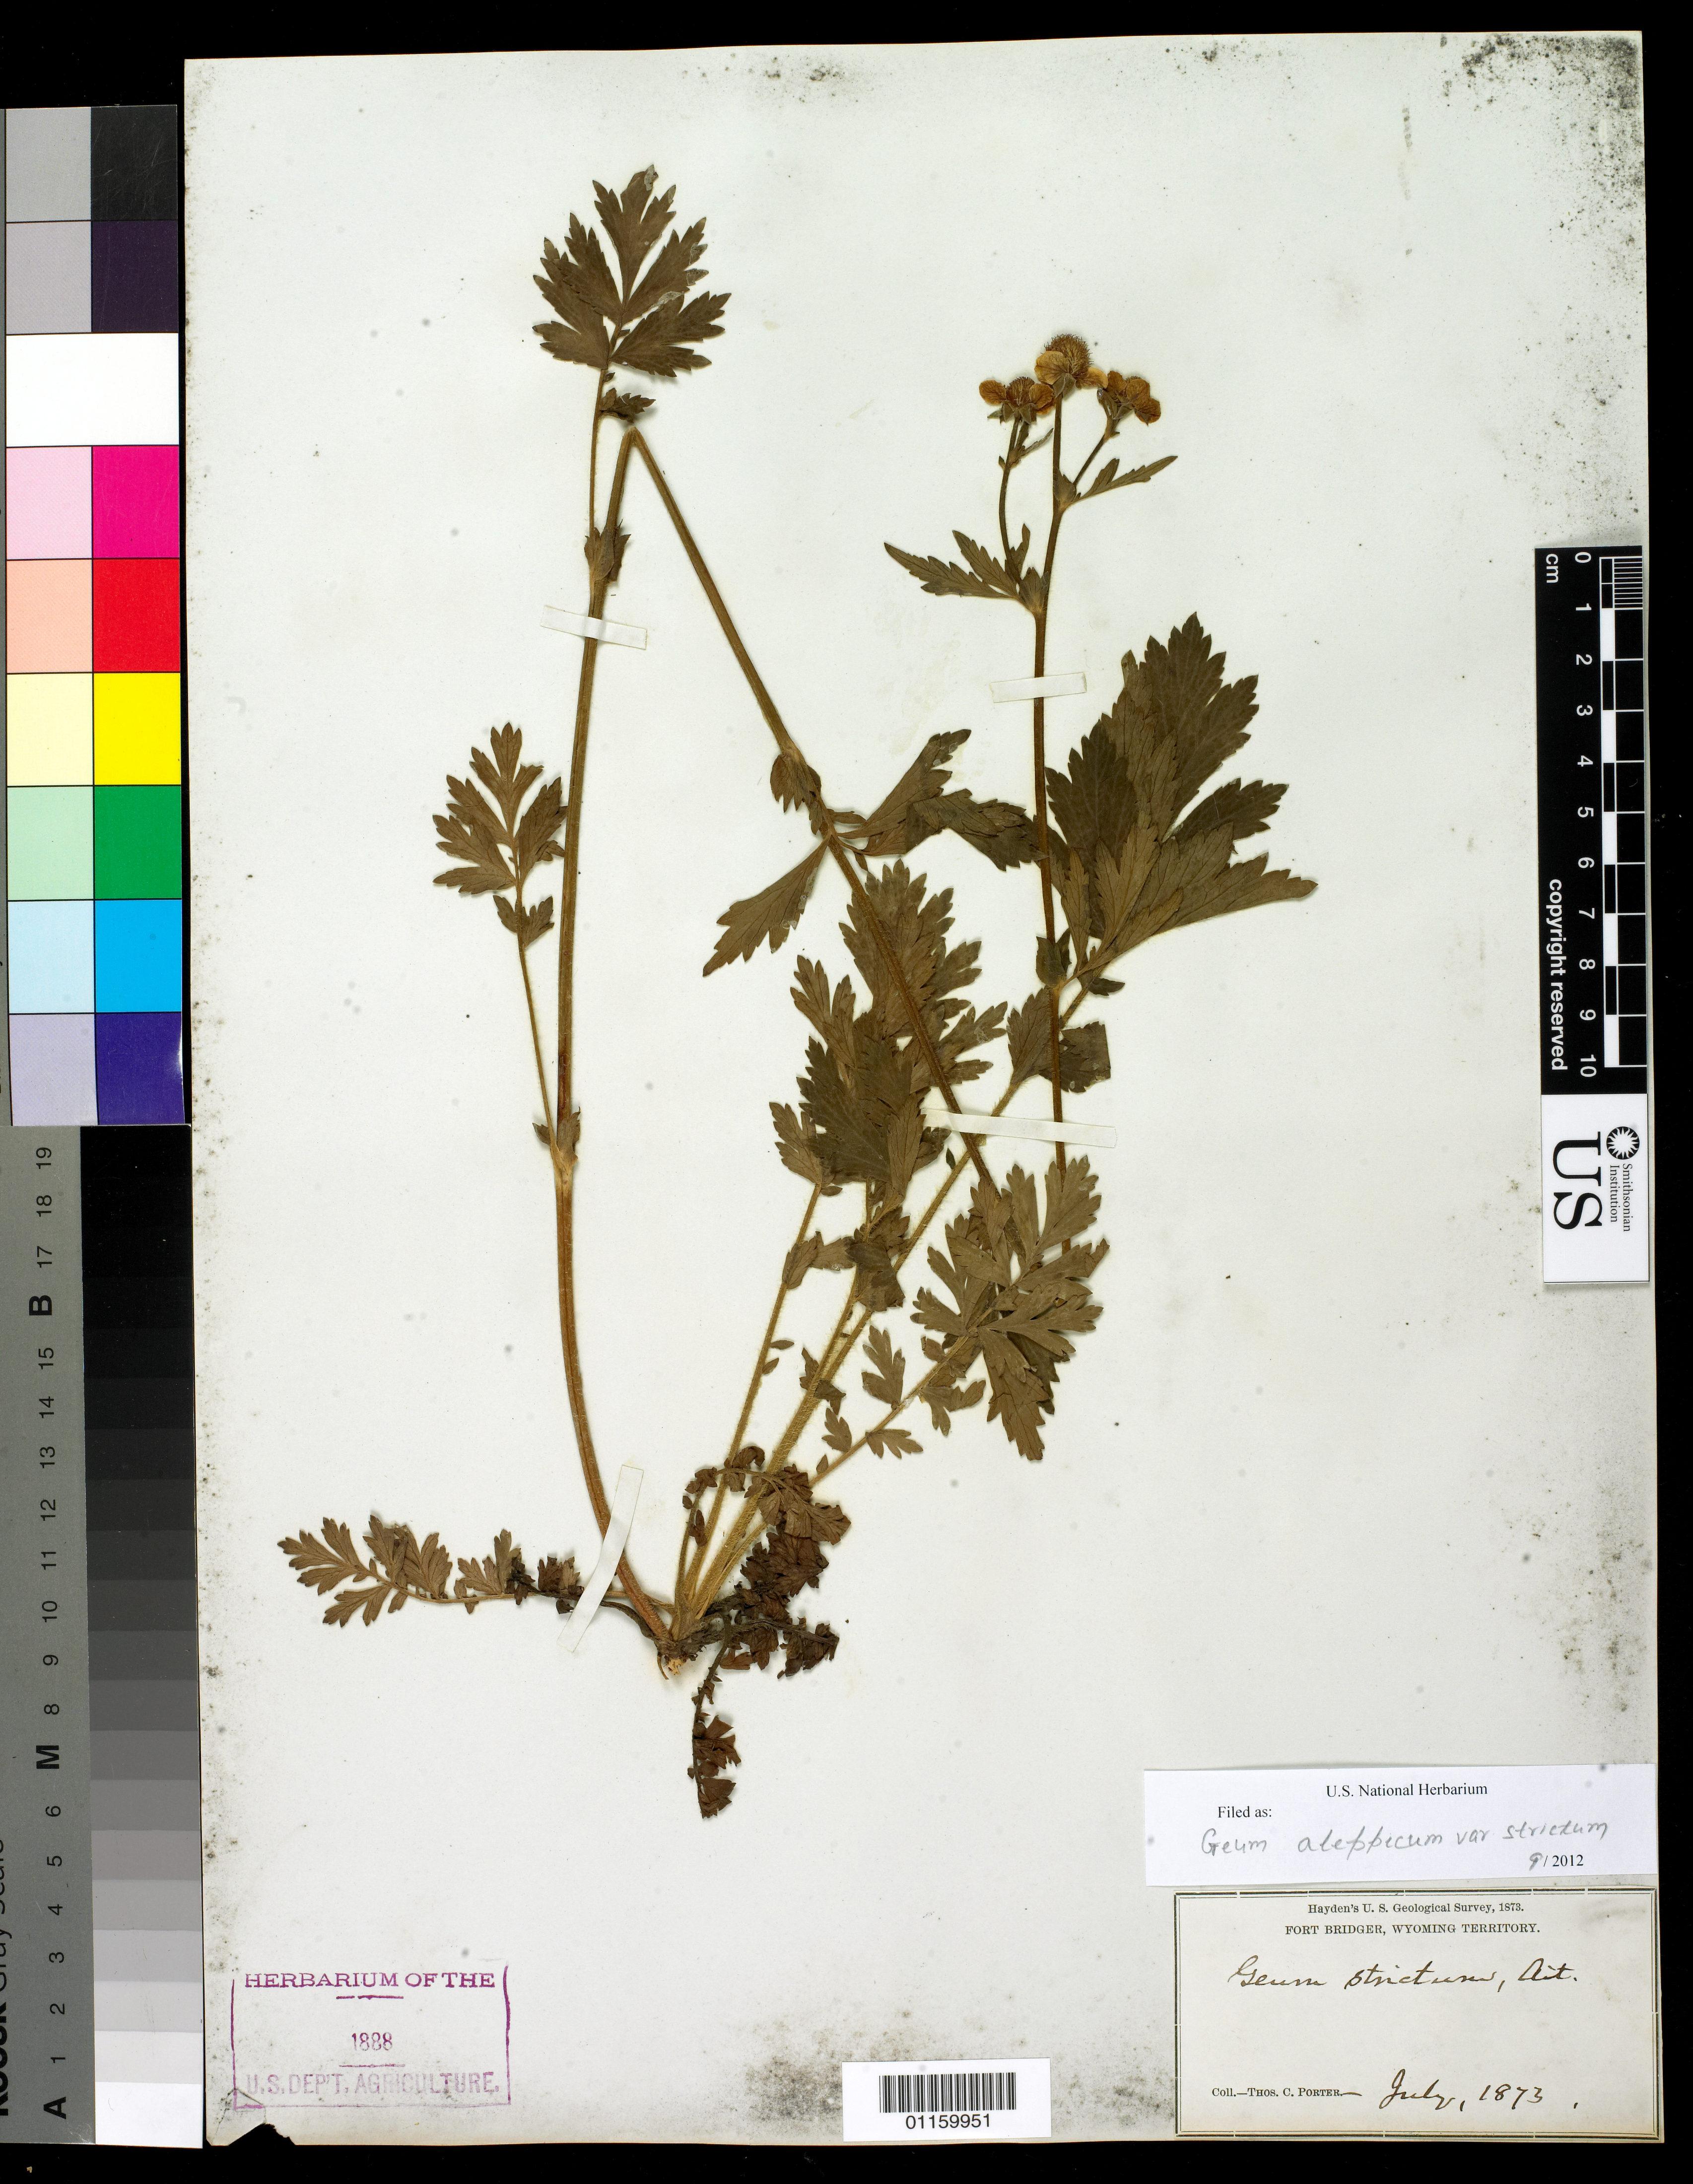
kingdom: Plantae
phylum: Tracheophyta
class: Magnoliopsida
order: Rosales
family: Rosaceae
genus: Geum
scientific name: Geum aleppicum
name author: Jacq.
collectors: T. C. Porter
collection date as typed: Jul 1873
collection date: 1873-07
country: United States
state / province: Wyoming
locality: Fort Bridger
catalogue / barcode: US 1